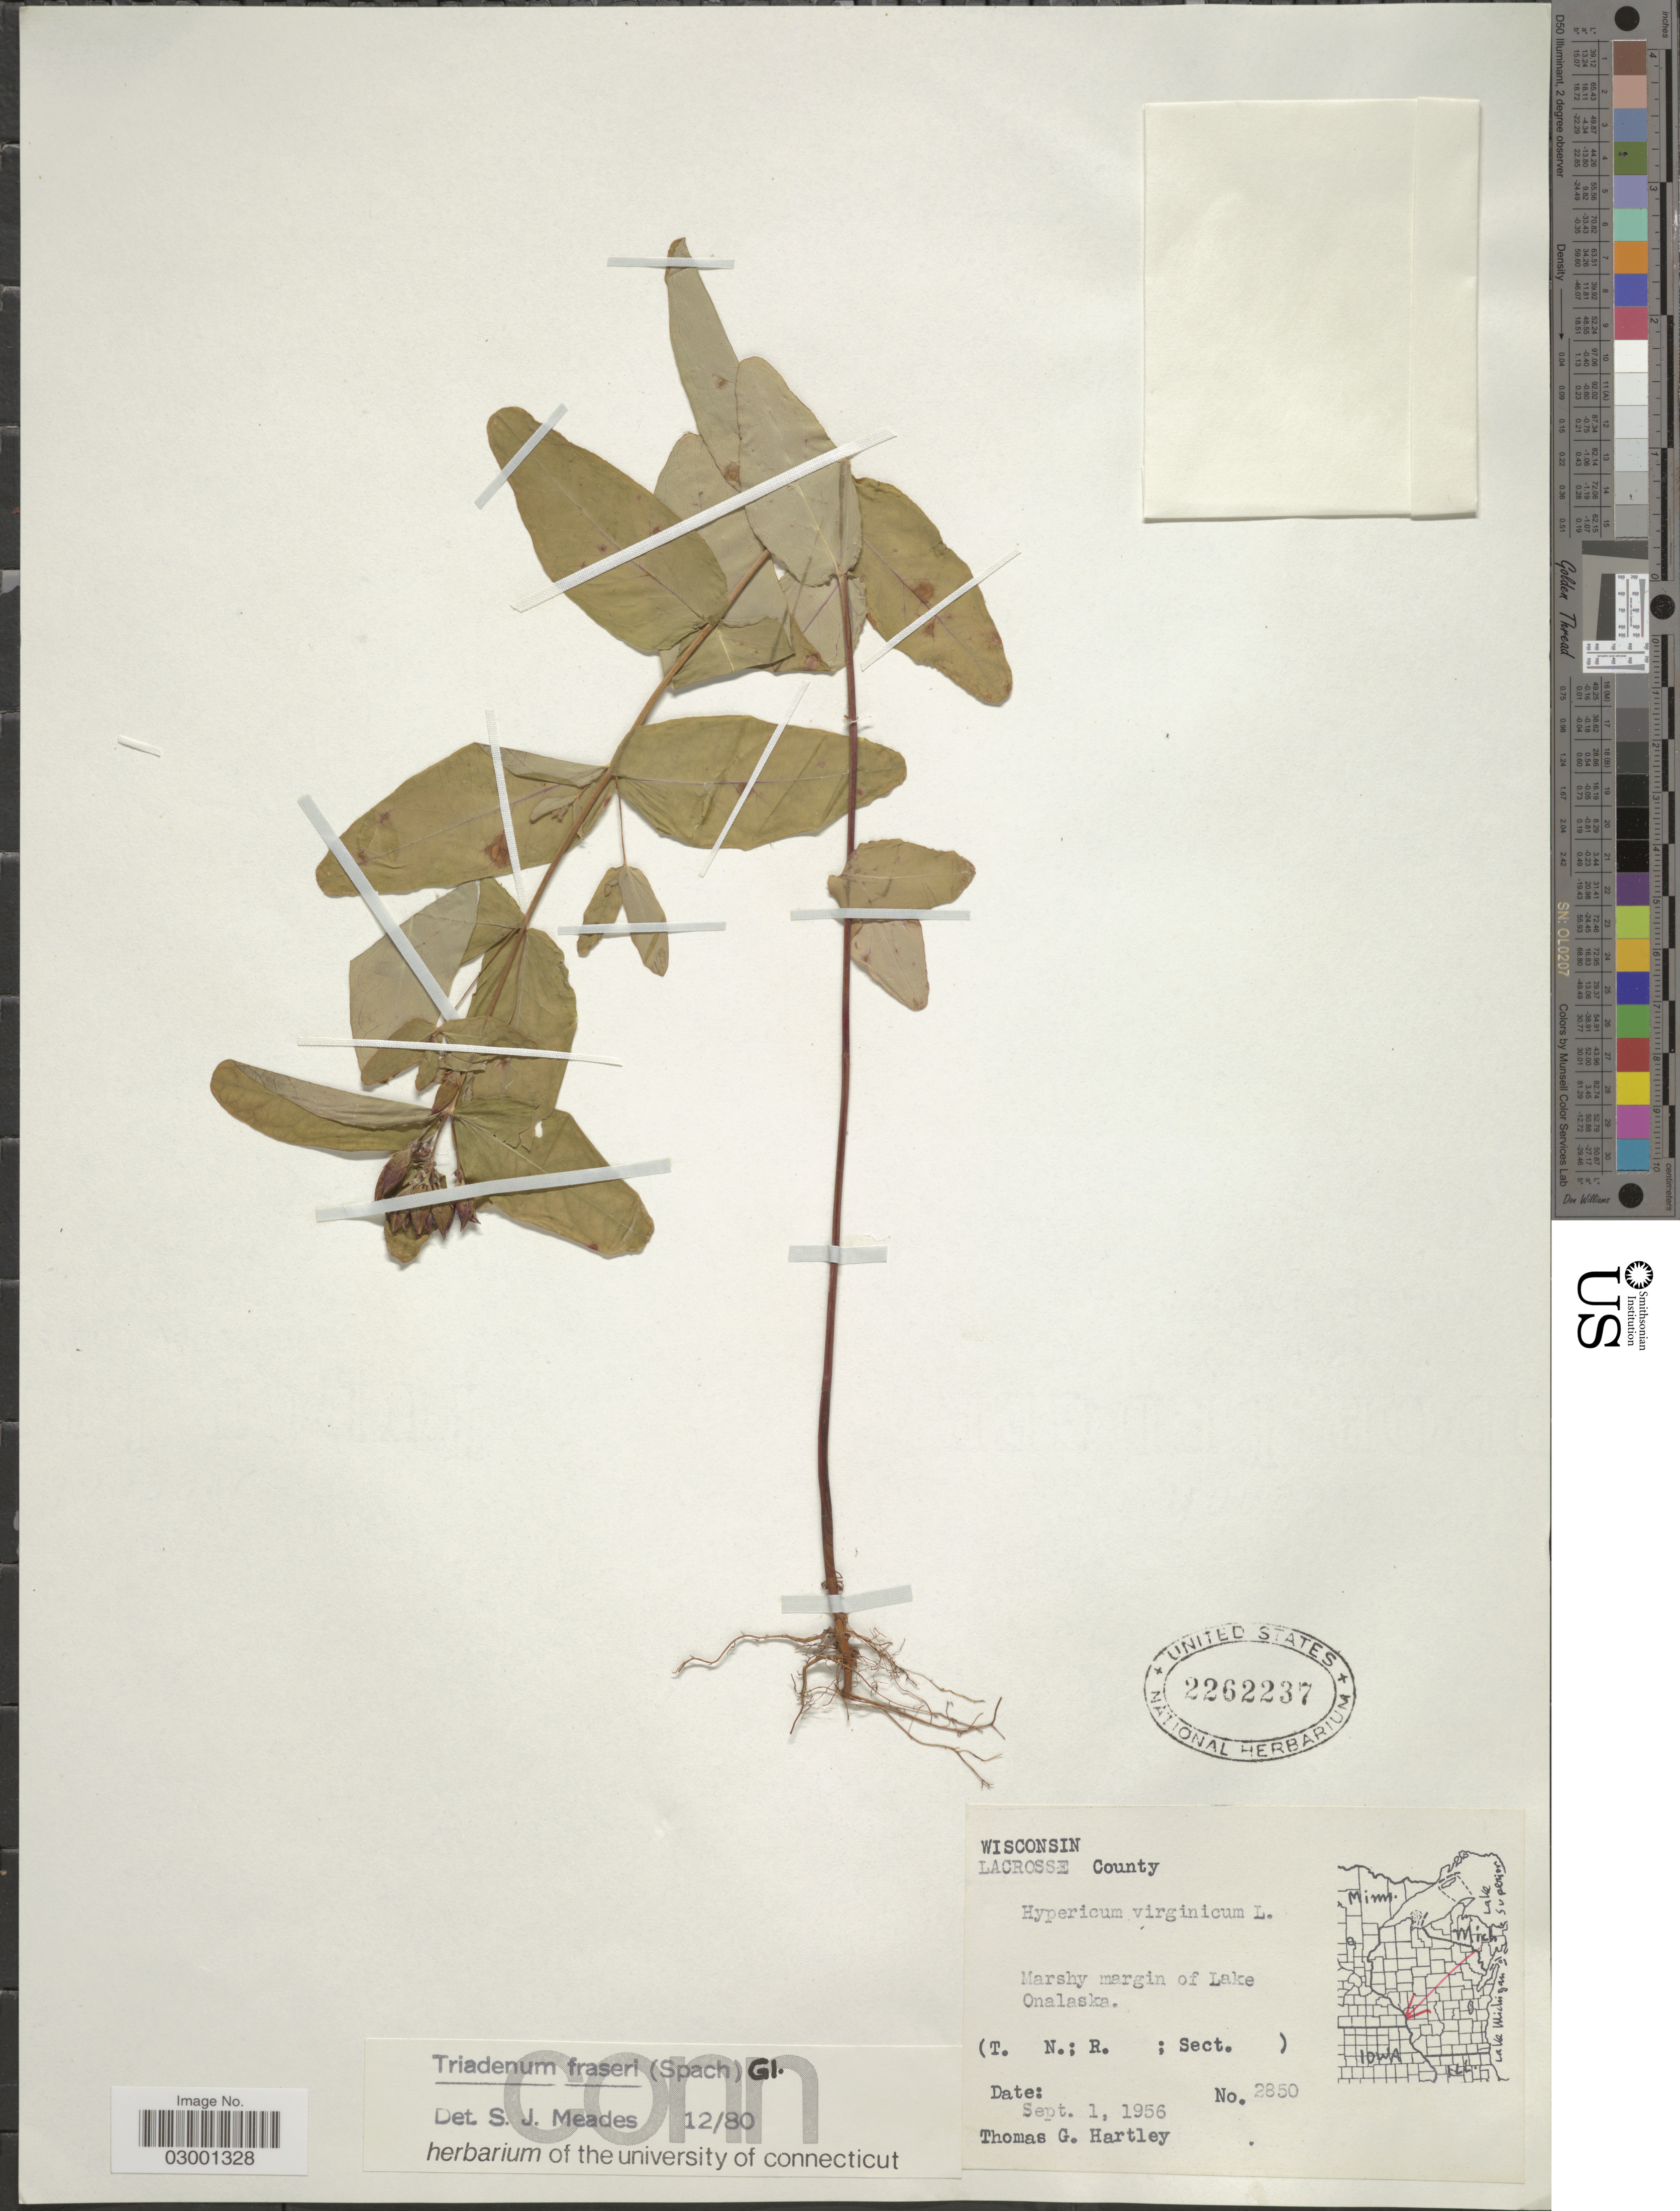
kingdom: Plantae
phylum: Tracheophyta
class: Magnoliopsida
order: Malpighiales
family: Hypericaceae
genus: Hypericum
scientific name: Hypericum fraseri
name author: Steud.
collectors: T. G. Hartley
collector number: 2850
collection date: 1956-09-01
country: United States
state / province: Wisconsin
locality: Lacrosse County. Marshy margin of Lake Onalaska.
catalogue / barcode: US 2262237